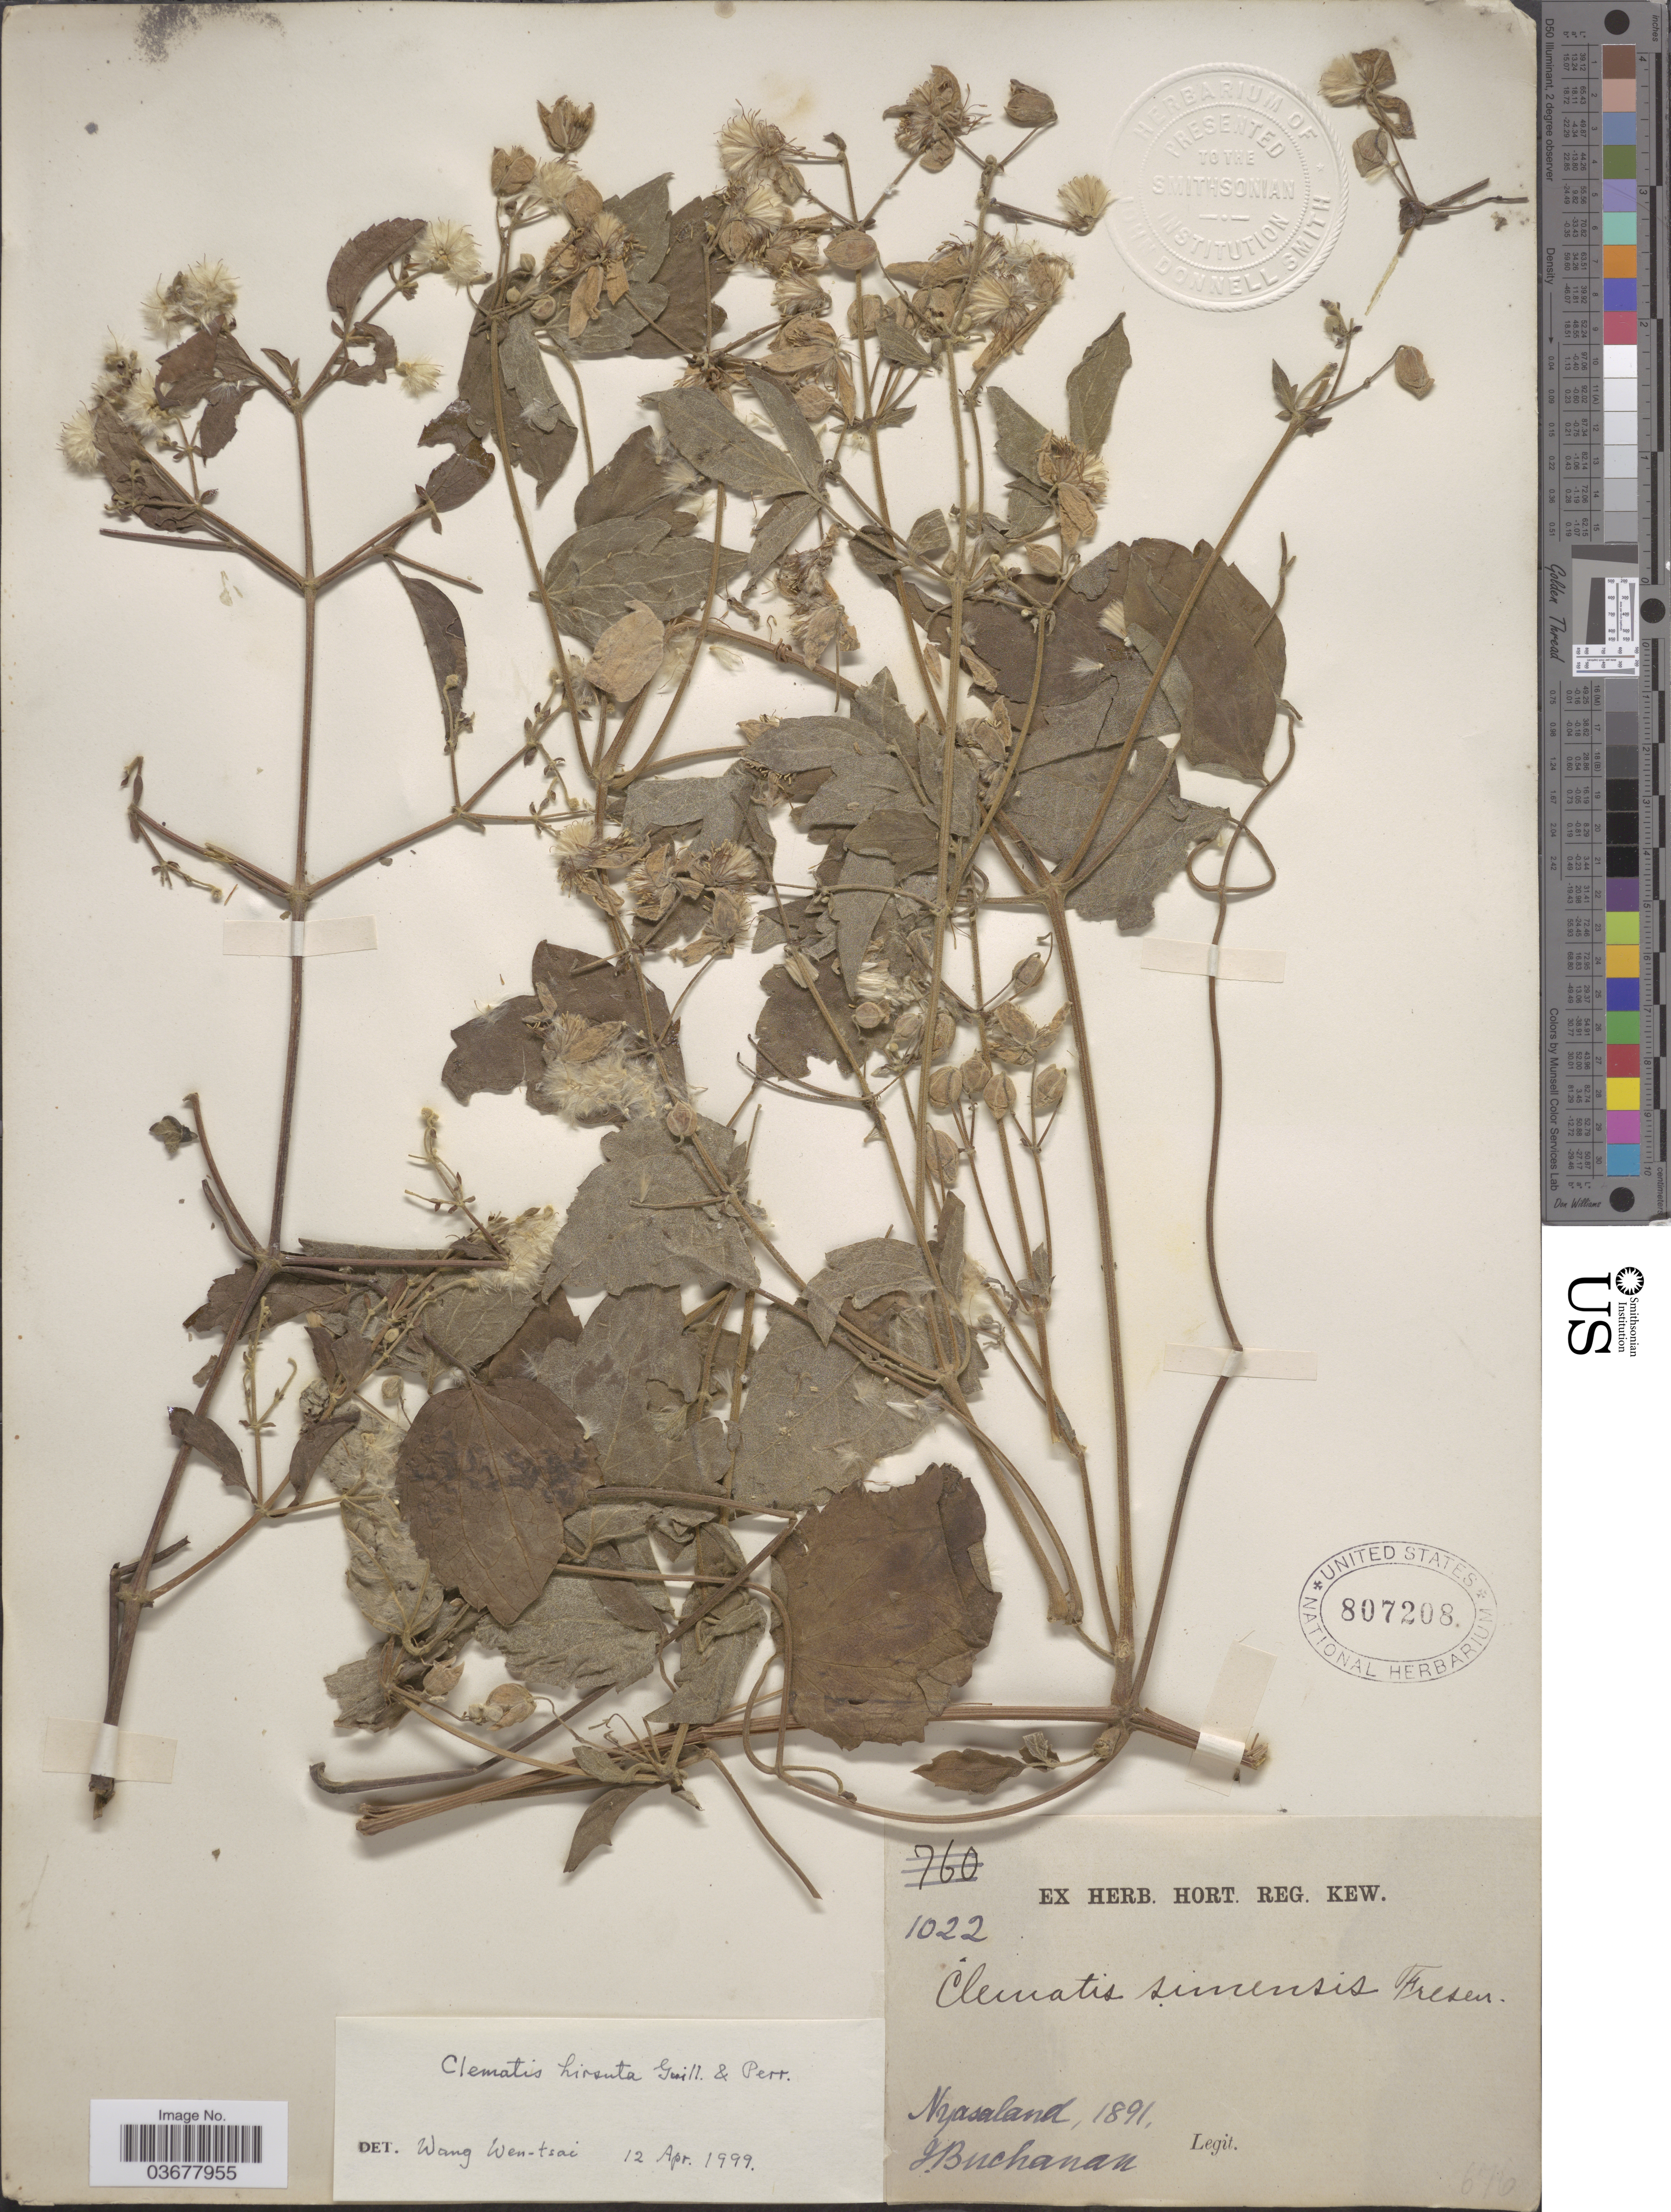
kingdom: Plantae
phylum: Tracheophyta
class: Magnoliopsida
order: Ranunculales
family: Ranunculaceae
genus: Clematis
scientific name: Clematis hirsuta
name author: Guill. & Perr.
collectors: J. Buchanan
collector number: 1022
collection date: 1891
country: Malawi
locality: Nyasaland.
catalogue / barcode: US 807208